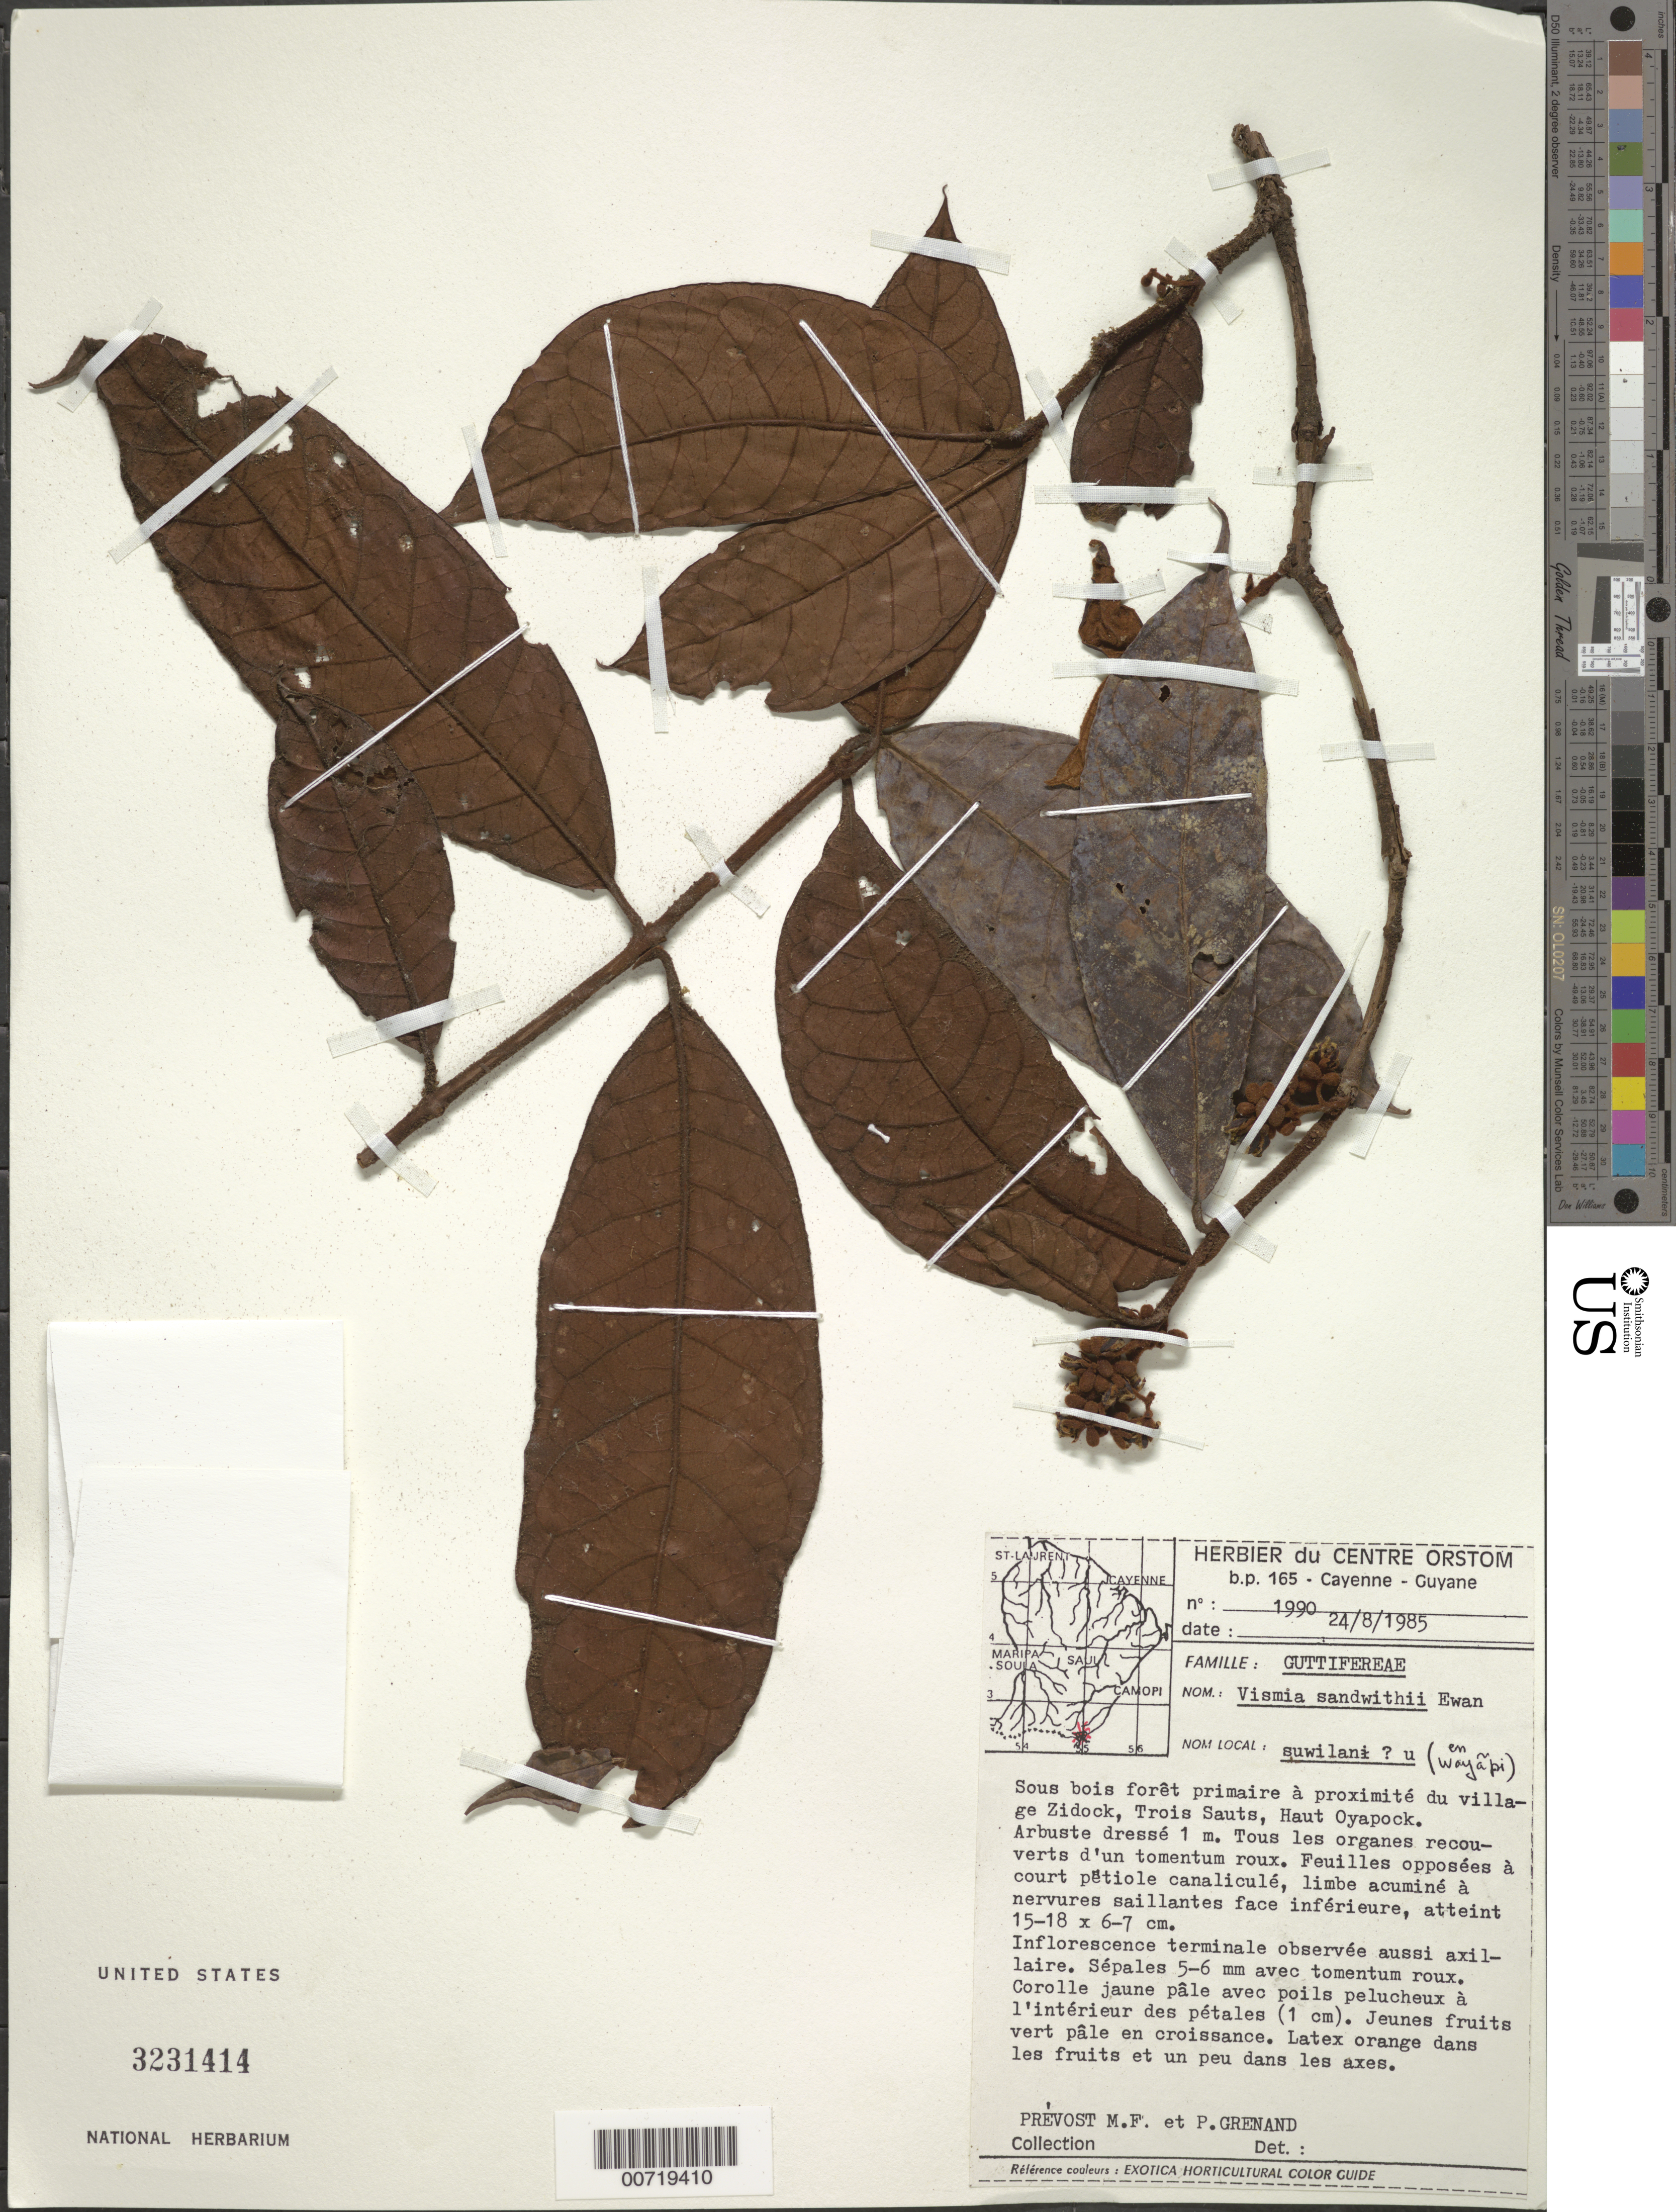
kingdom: Plantae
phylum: Tracheophyta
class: Magnoliopsida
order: Malpighiales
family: Hypericaceae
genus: Vismia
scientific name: Vismia sandwithii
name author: Ewan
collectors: M.-F. Prévost & P. Grenand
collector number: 1990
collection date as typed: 24-Aug-85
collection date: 1985-08-24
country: French Guiana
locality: Trois Sauts (Haut Oyapock), Zidockville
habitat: Primary forest near village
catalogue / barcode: US 3231414